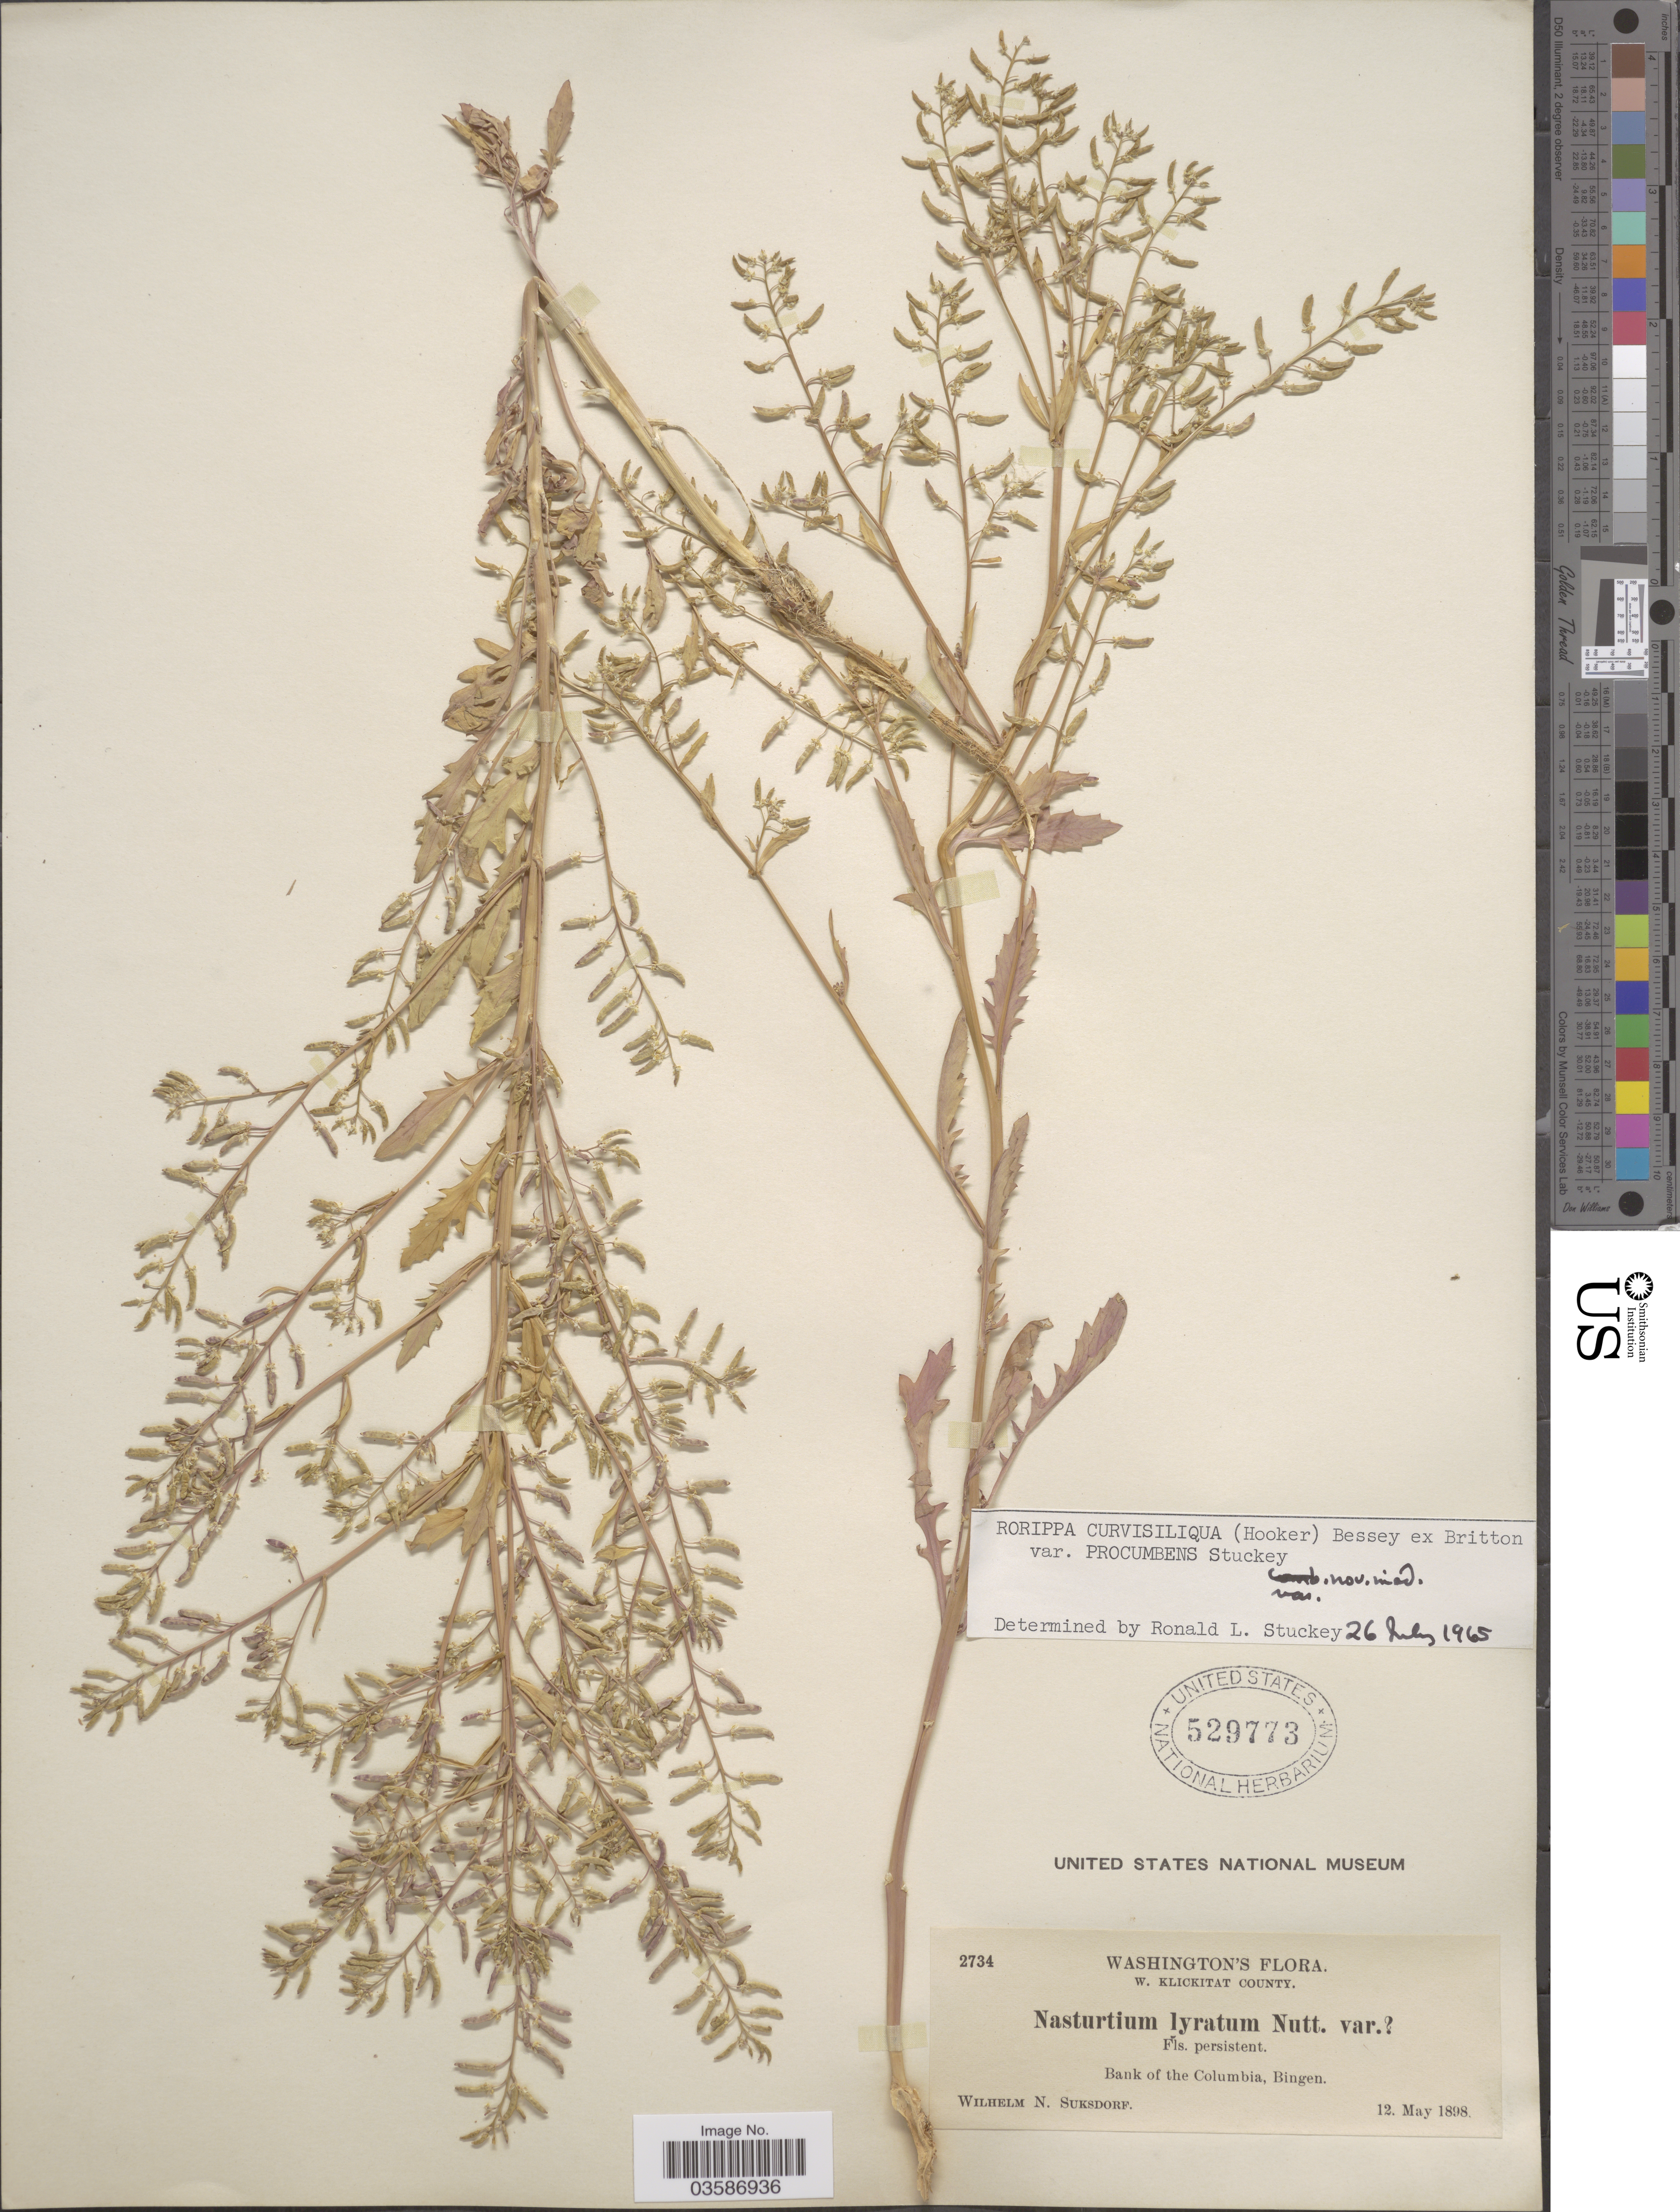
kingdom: Plantae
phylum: Tracheophyta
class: Magnoliopsida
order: Brassicales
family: Brassicaceae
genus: Rorippa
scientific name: Rorippa curvisiliqua var. procumbens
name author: Stuckey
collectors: W. N. Suksdorf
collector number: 2734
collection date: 1898-05-12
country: United States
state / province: Washington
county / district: Klickitat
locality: W. Klickitat County. Bank of the Columbia, Bingen.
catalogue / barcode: US 529773